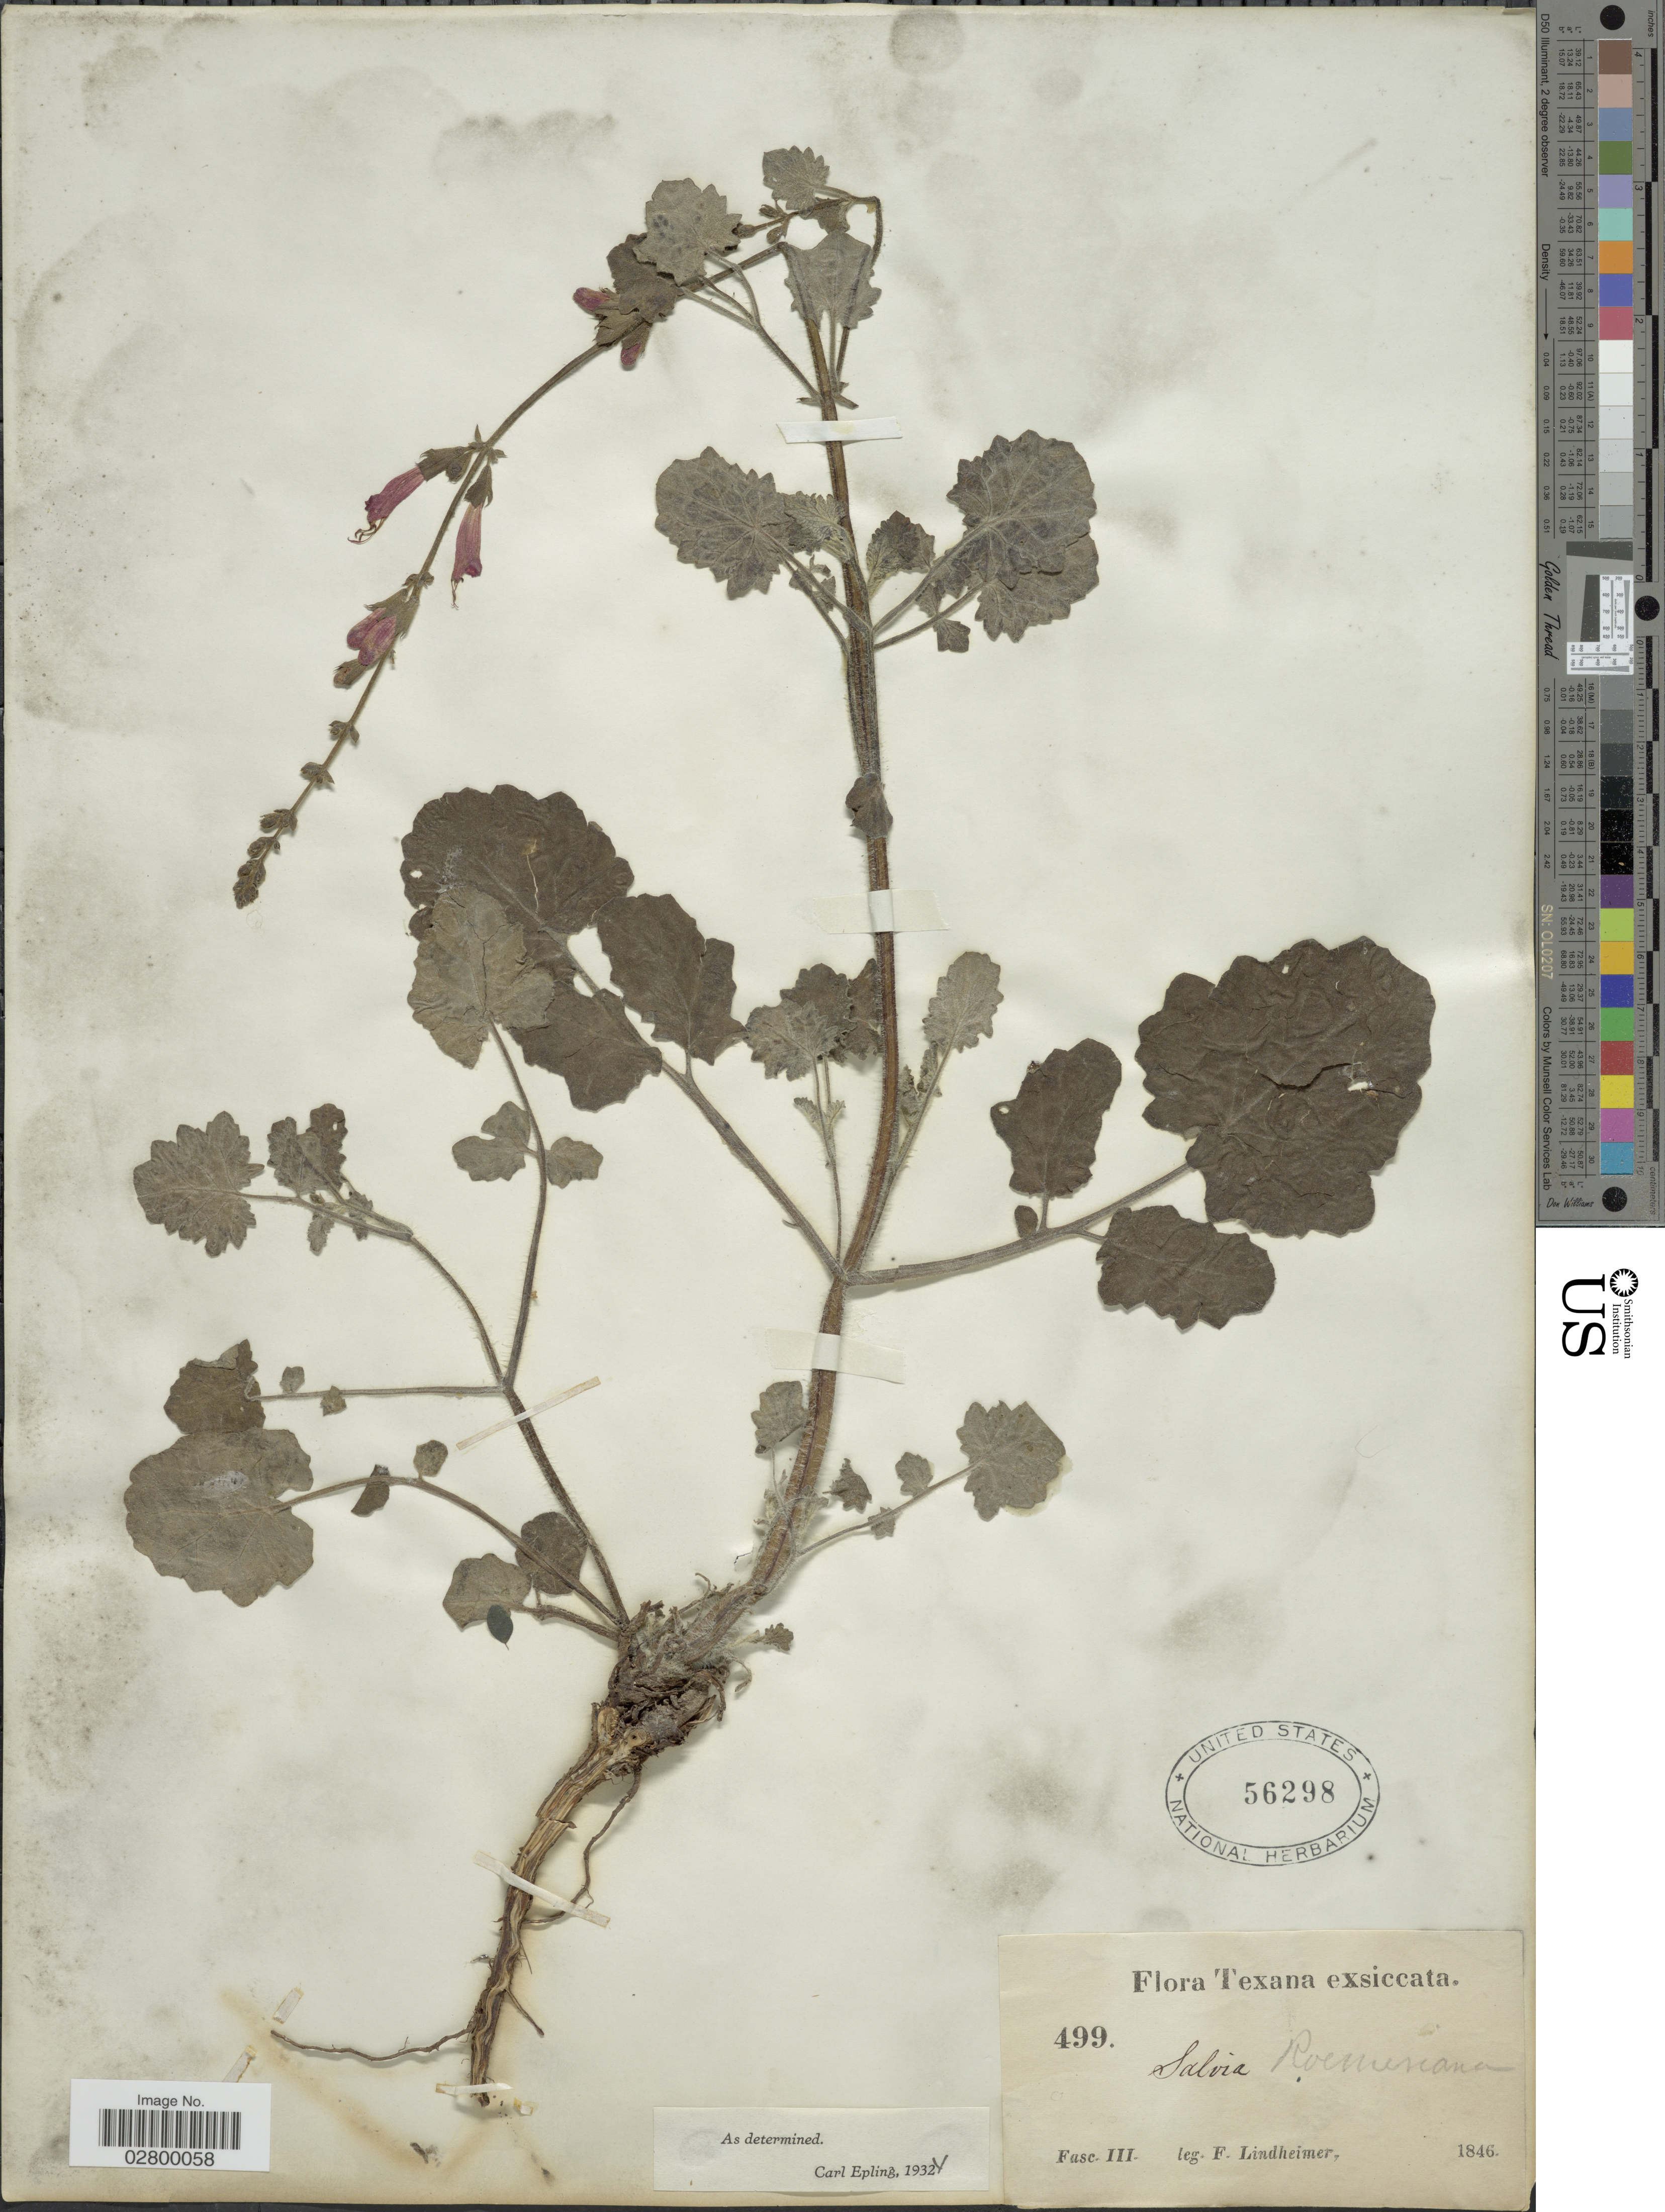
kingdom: Plantae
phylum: Tracheophyta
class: Magnoliopsida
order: Lamiales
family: Lamiaceae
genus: Salvia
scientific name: Salvia roemeriana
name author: Scheele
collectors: F. Lindheimer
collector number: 499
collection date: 1846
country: United States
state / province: Texas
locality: Texana. Fasc. III.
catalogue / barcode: US 56298